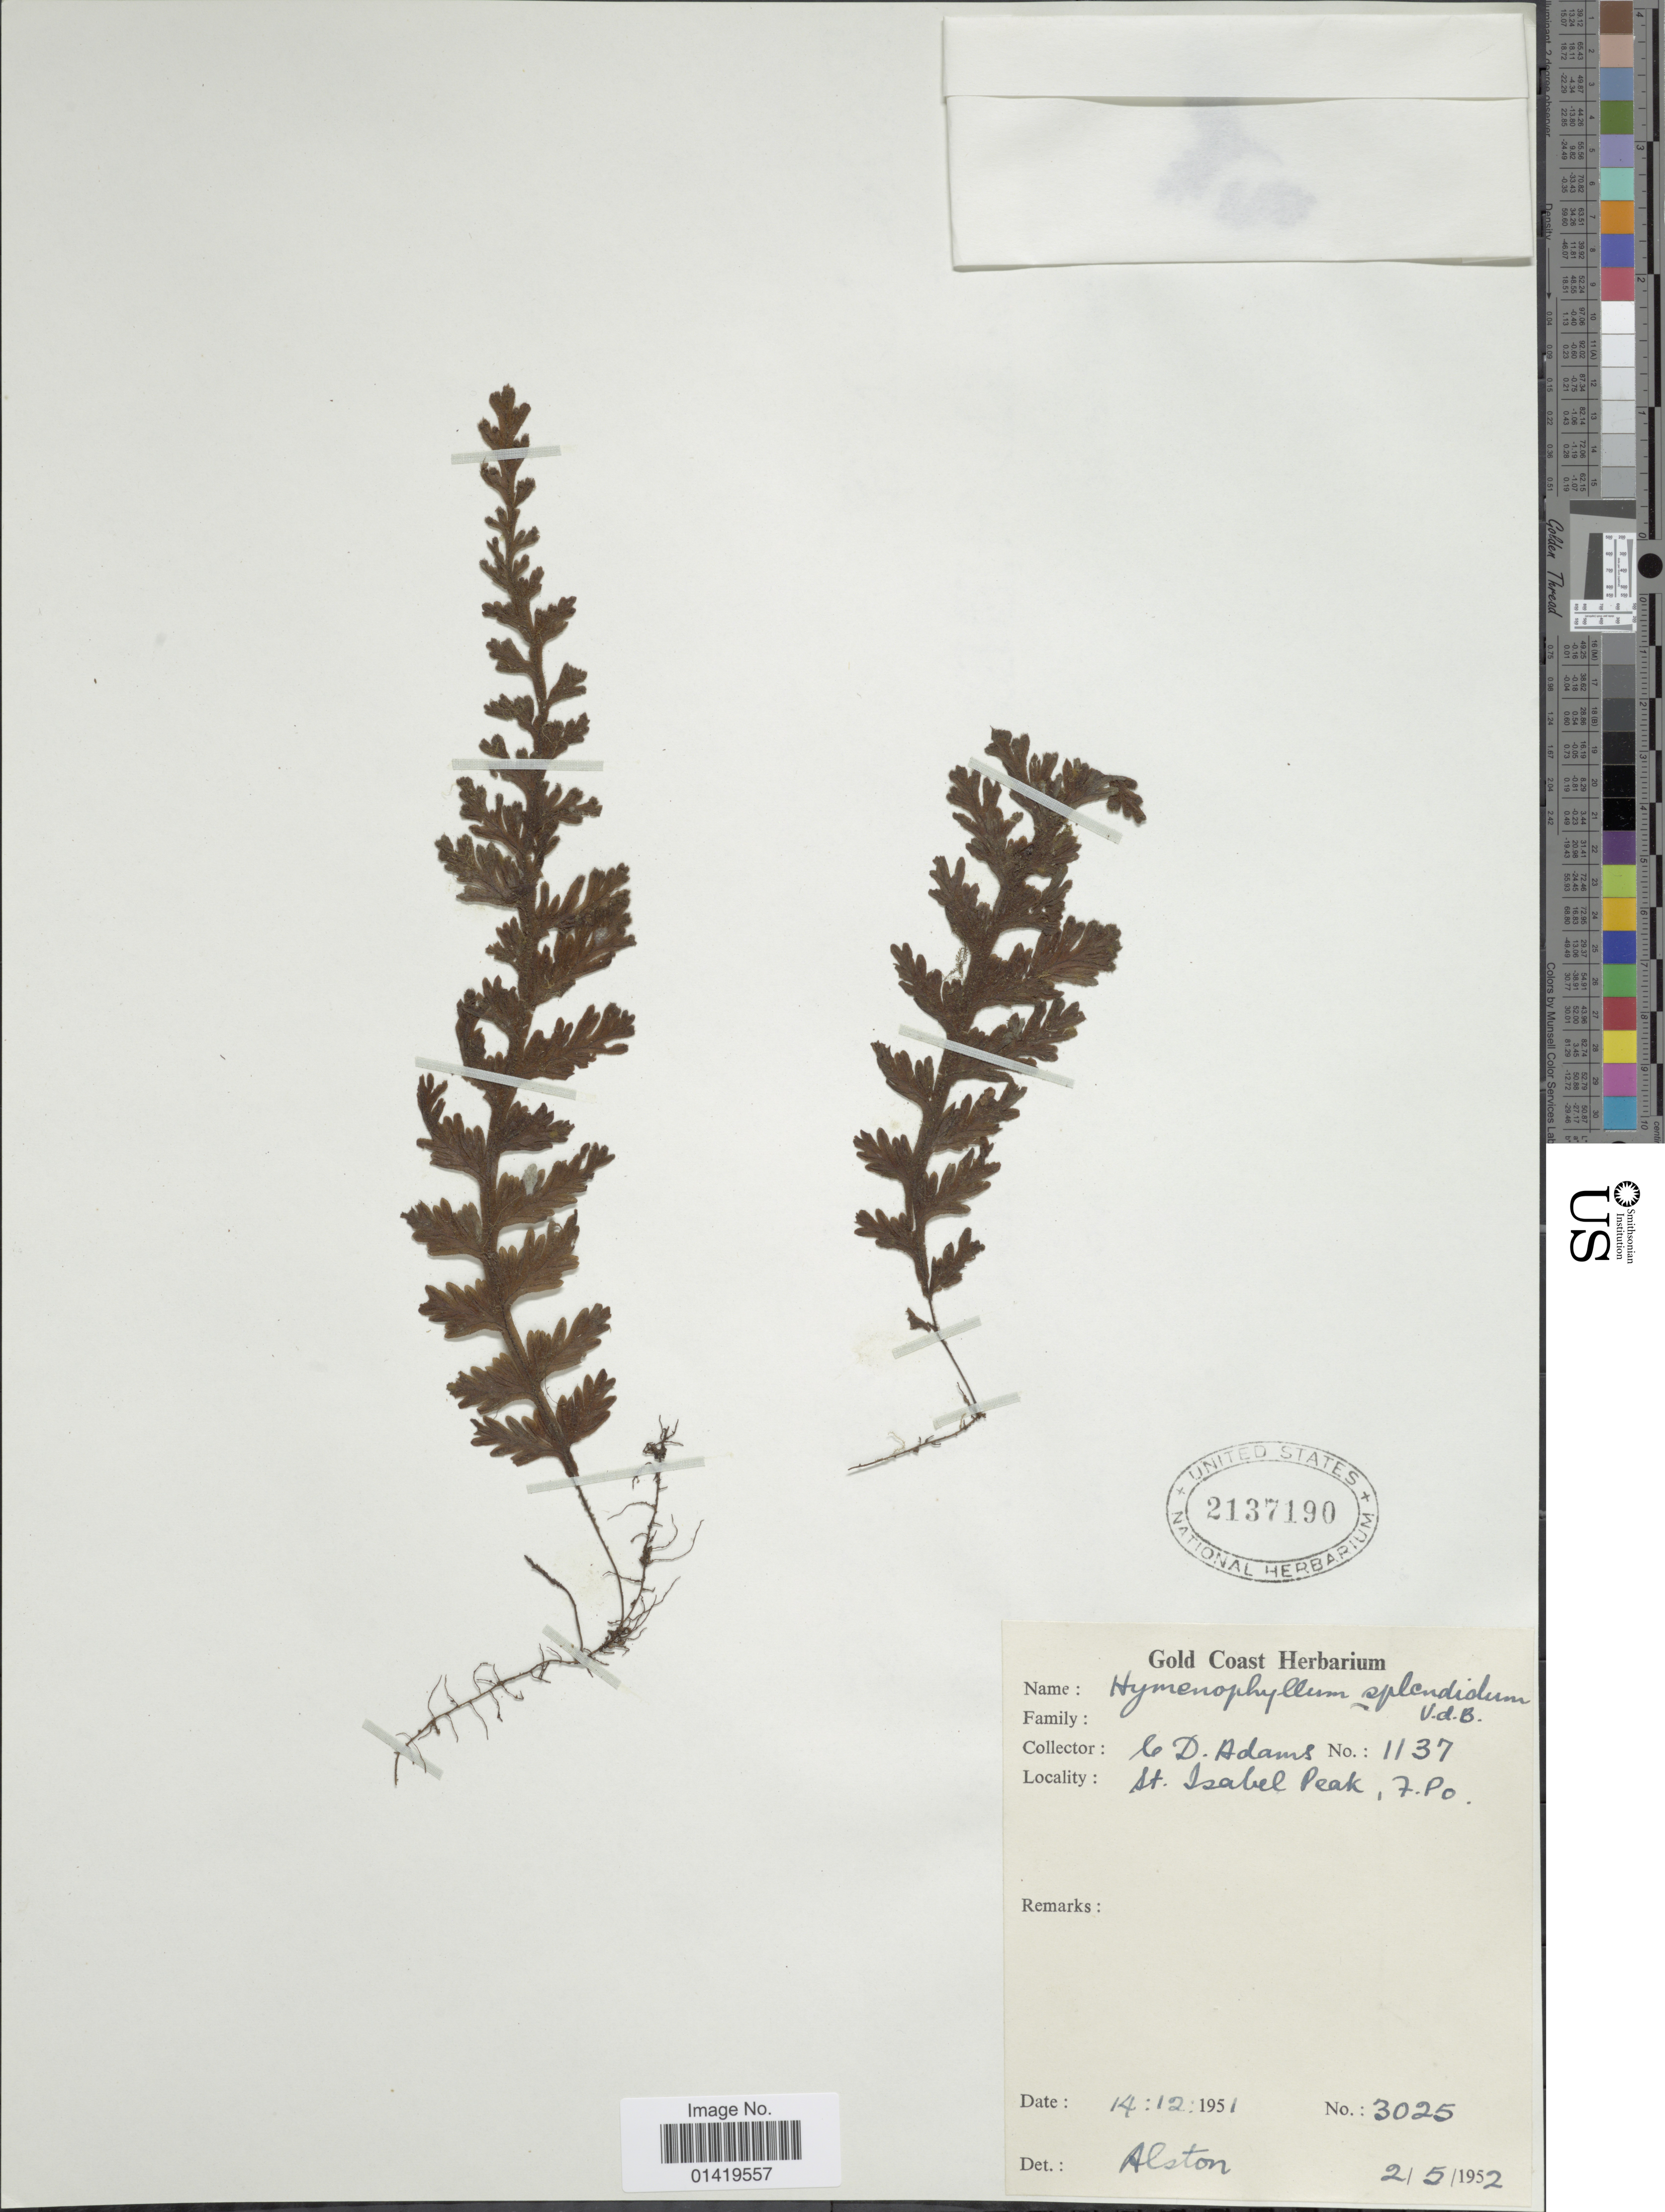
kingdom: Plantae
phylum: Tracheophyta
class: Polypodiopsida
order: Hymenophyllales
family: Hymenophyllaceae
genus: Hymenophyllum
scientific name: Hymenophyllum splendidum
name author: Bosch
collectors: C. D. Adams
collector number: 1137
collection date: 1951-12-14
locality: St. Isabel Peak 7Po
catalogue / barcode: US 2137190